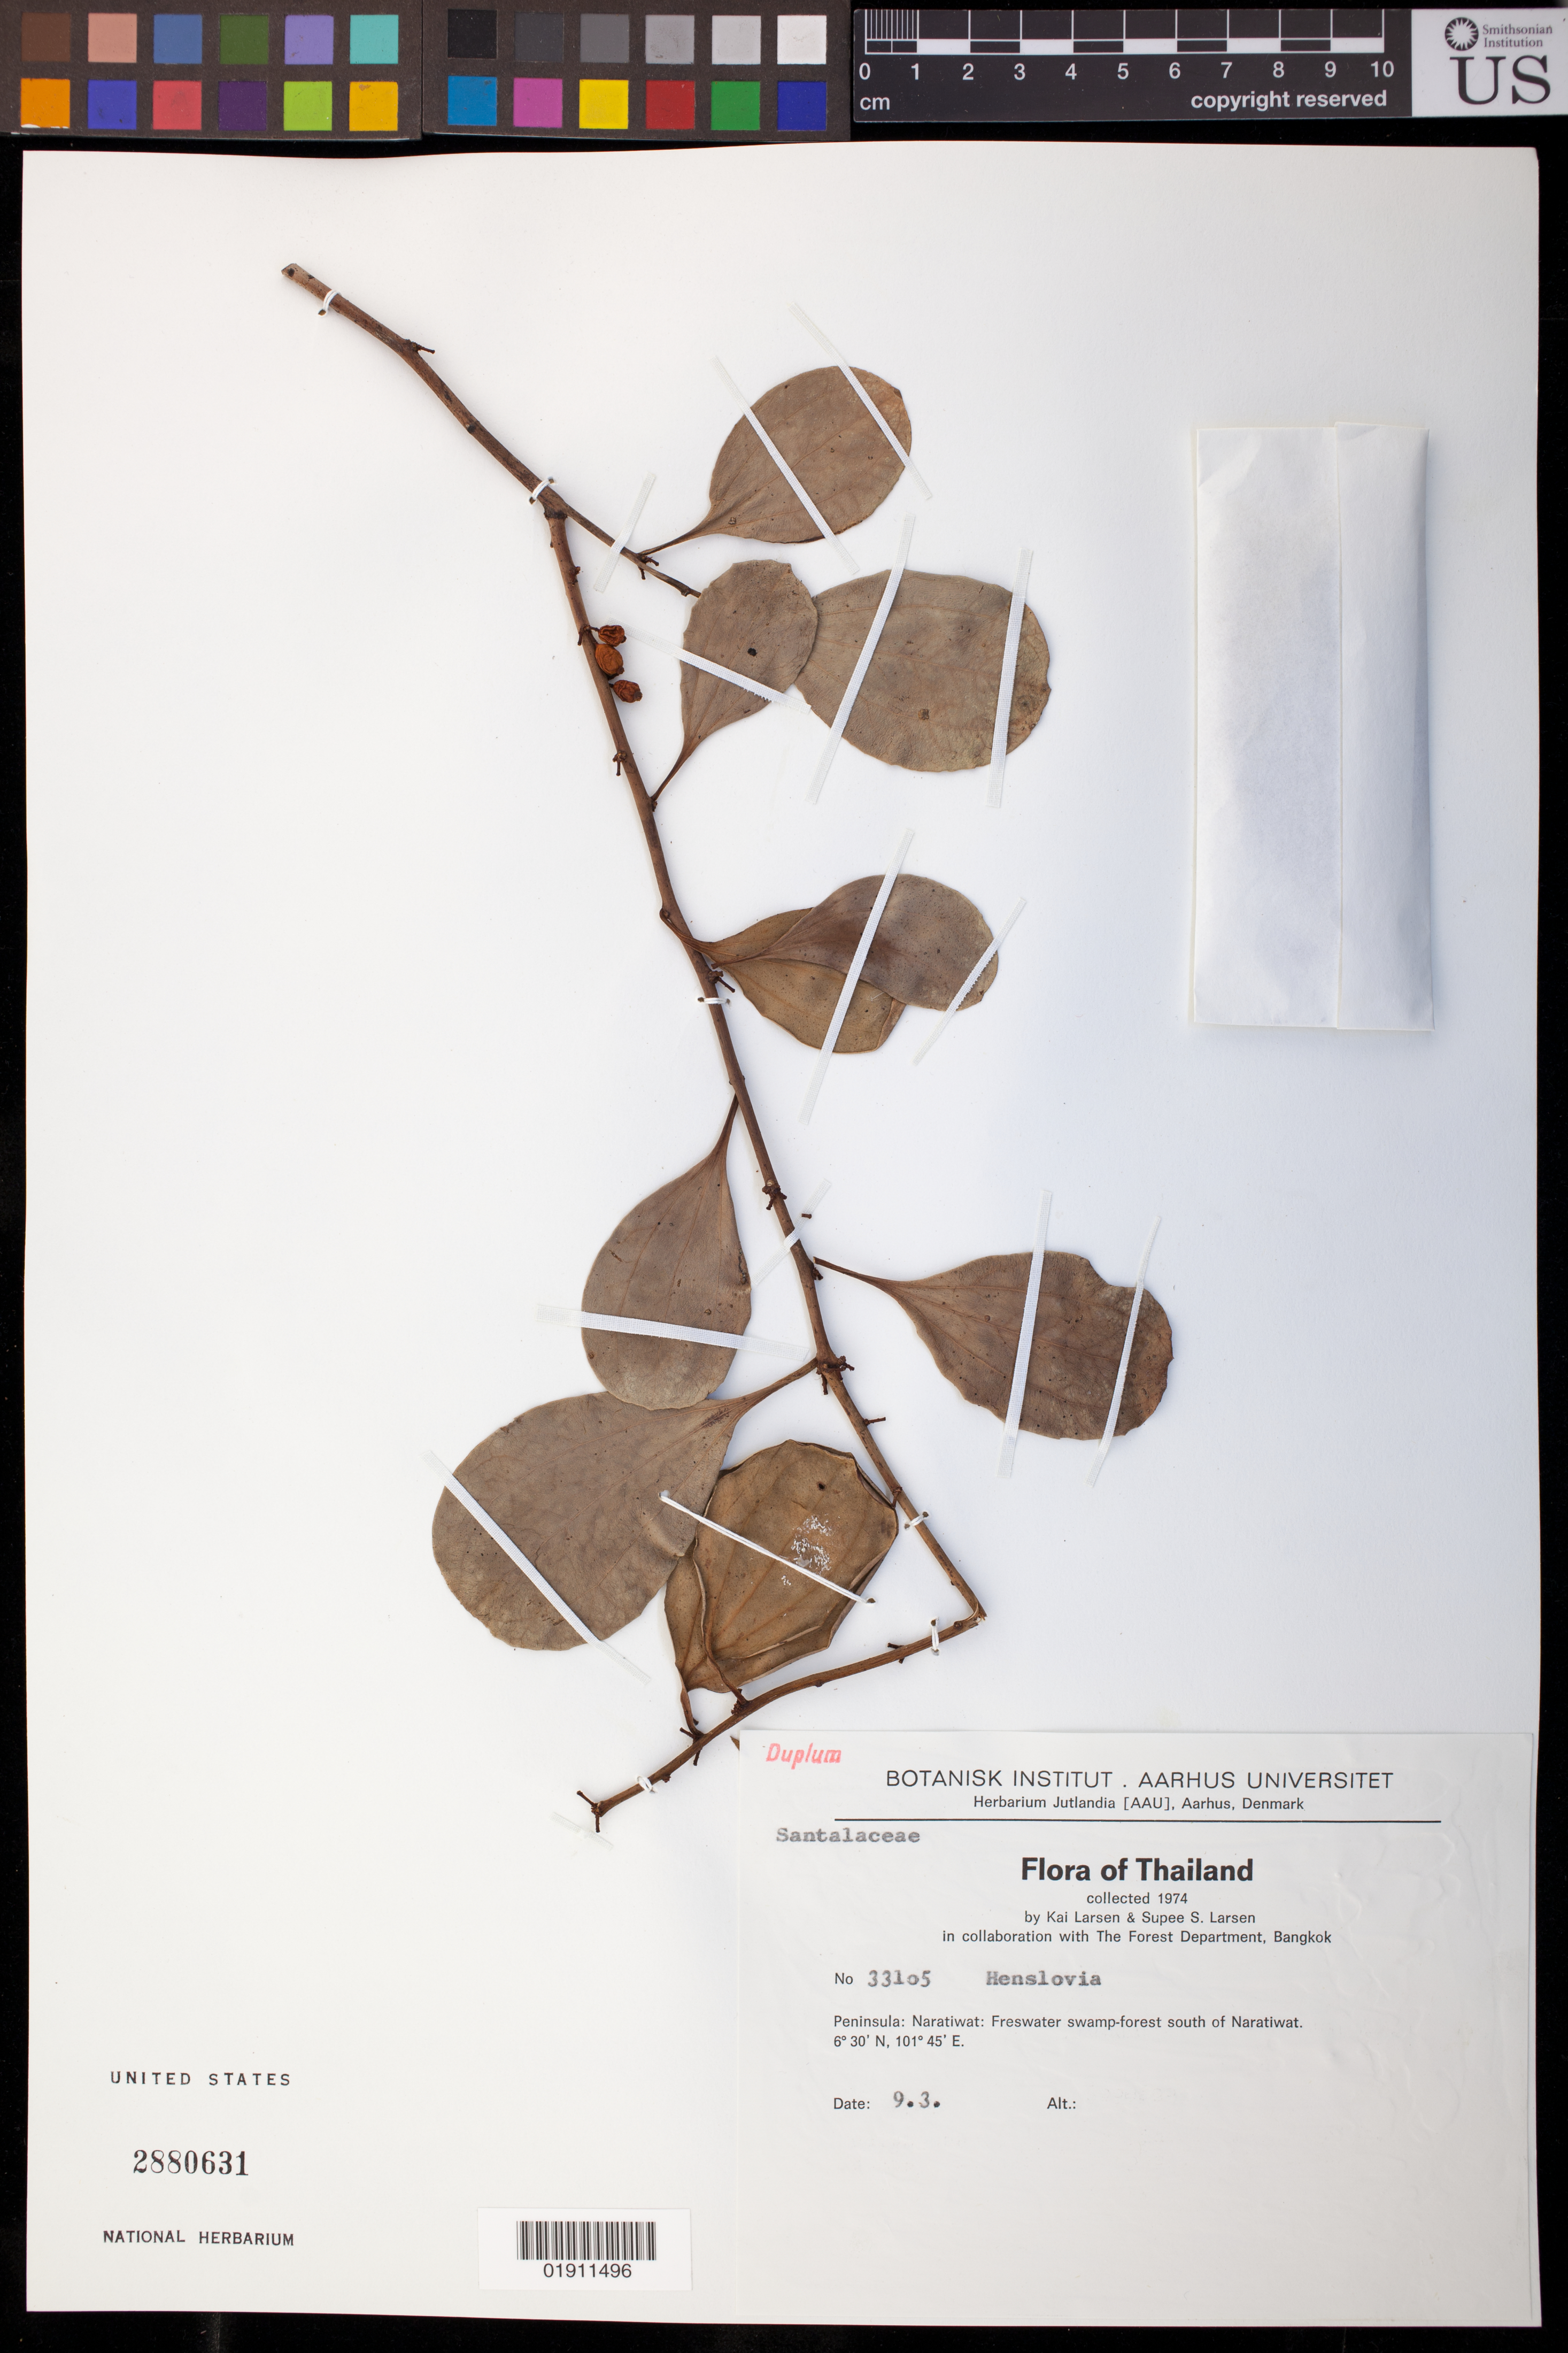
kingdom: Plantae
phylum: Tracheophyta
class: Magnoliopsida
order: Santalales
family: Amphorogynaceae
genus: Dendrotrophe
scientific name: Dendrotrophe sp.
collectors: K. Larsen & S. Larsen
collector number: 33105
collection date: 1974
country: Thailand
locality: Peninsula: Naratiwat: Freshwater swamp-forest south of Naratiwat.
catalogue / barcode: US 2880631